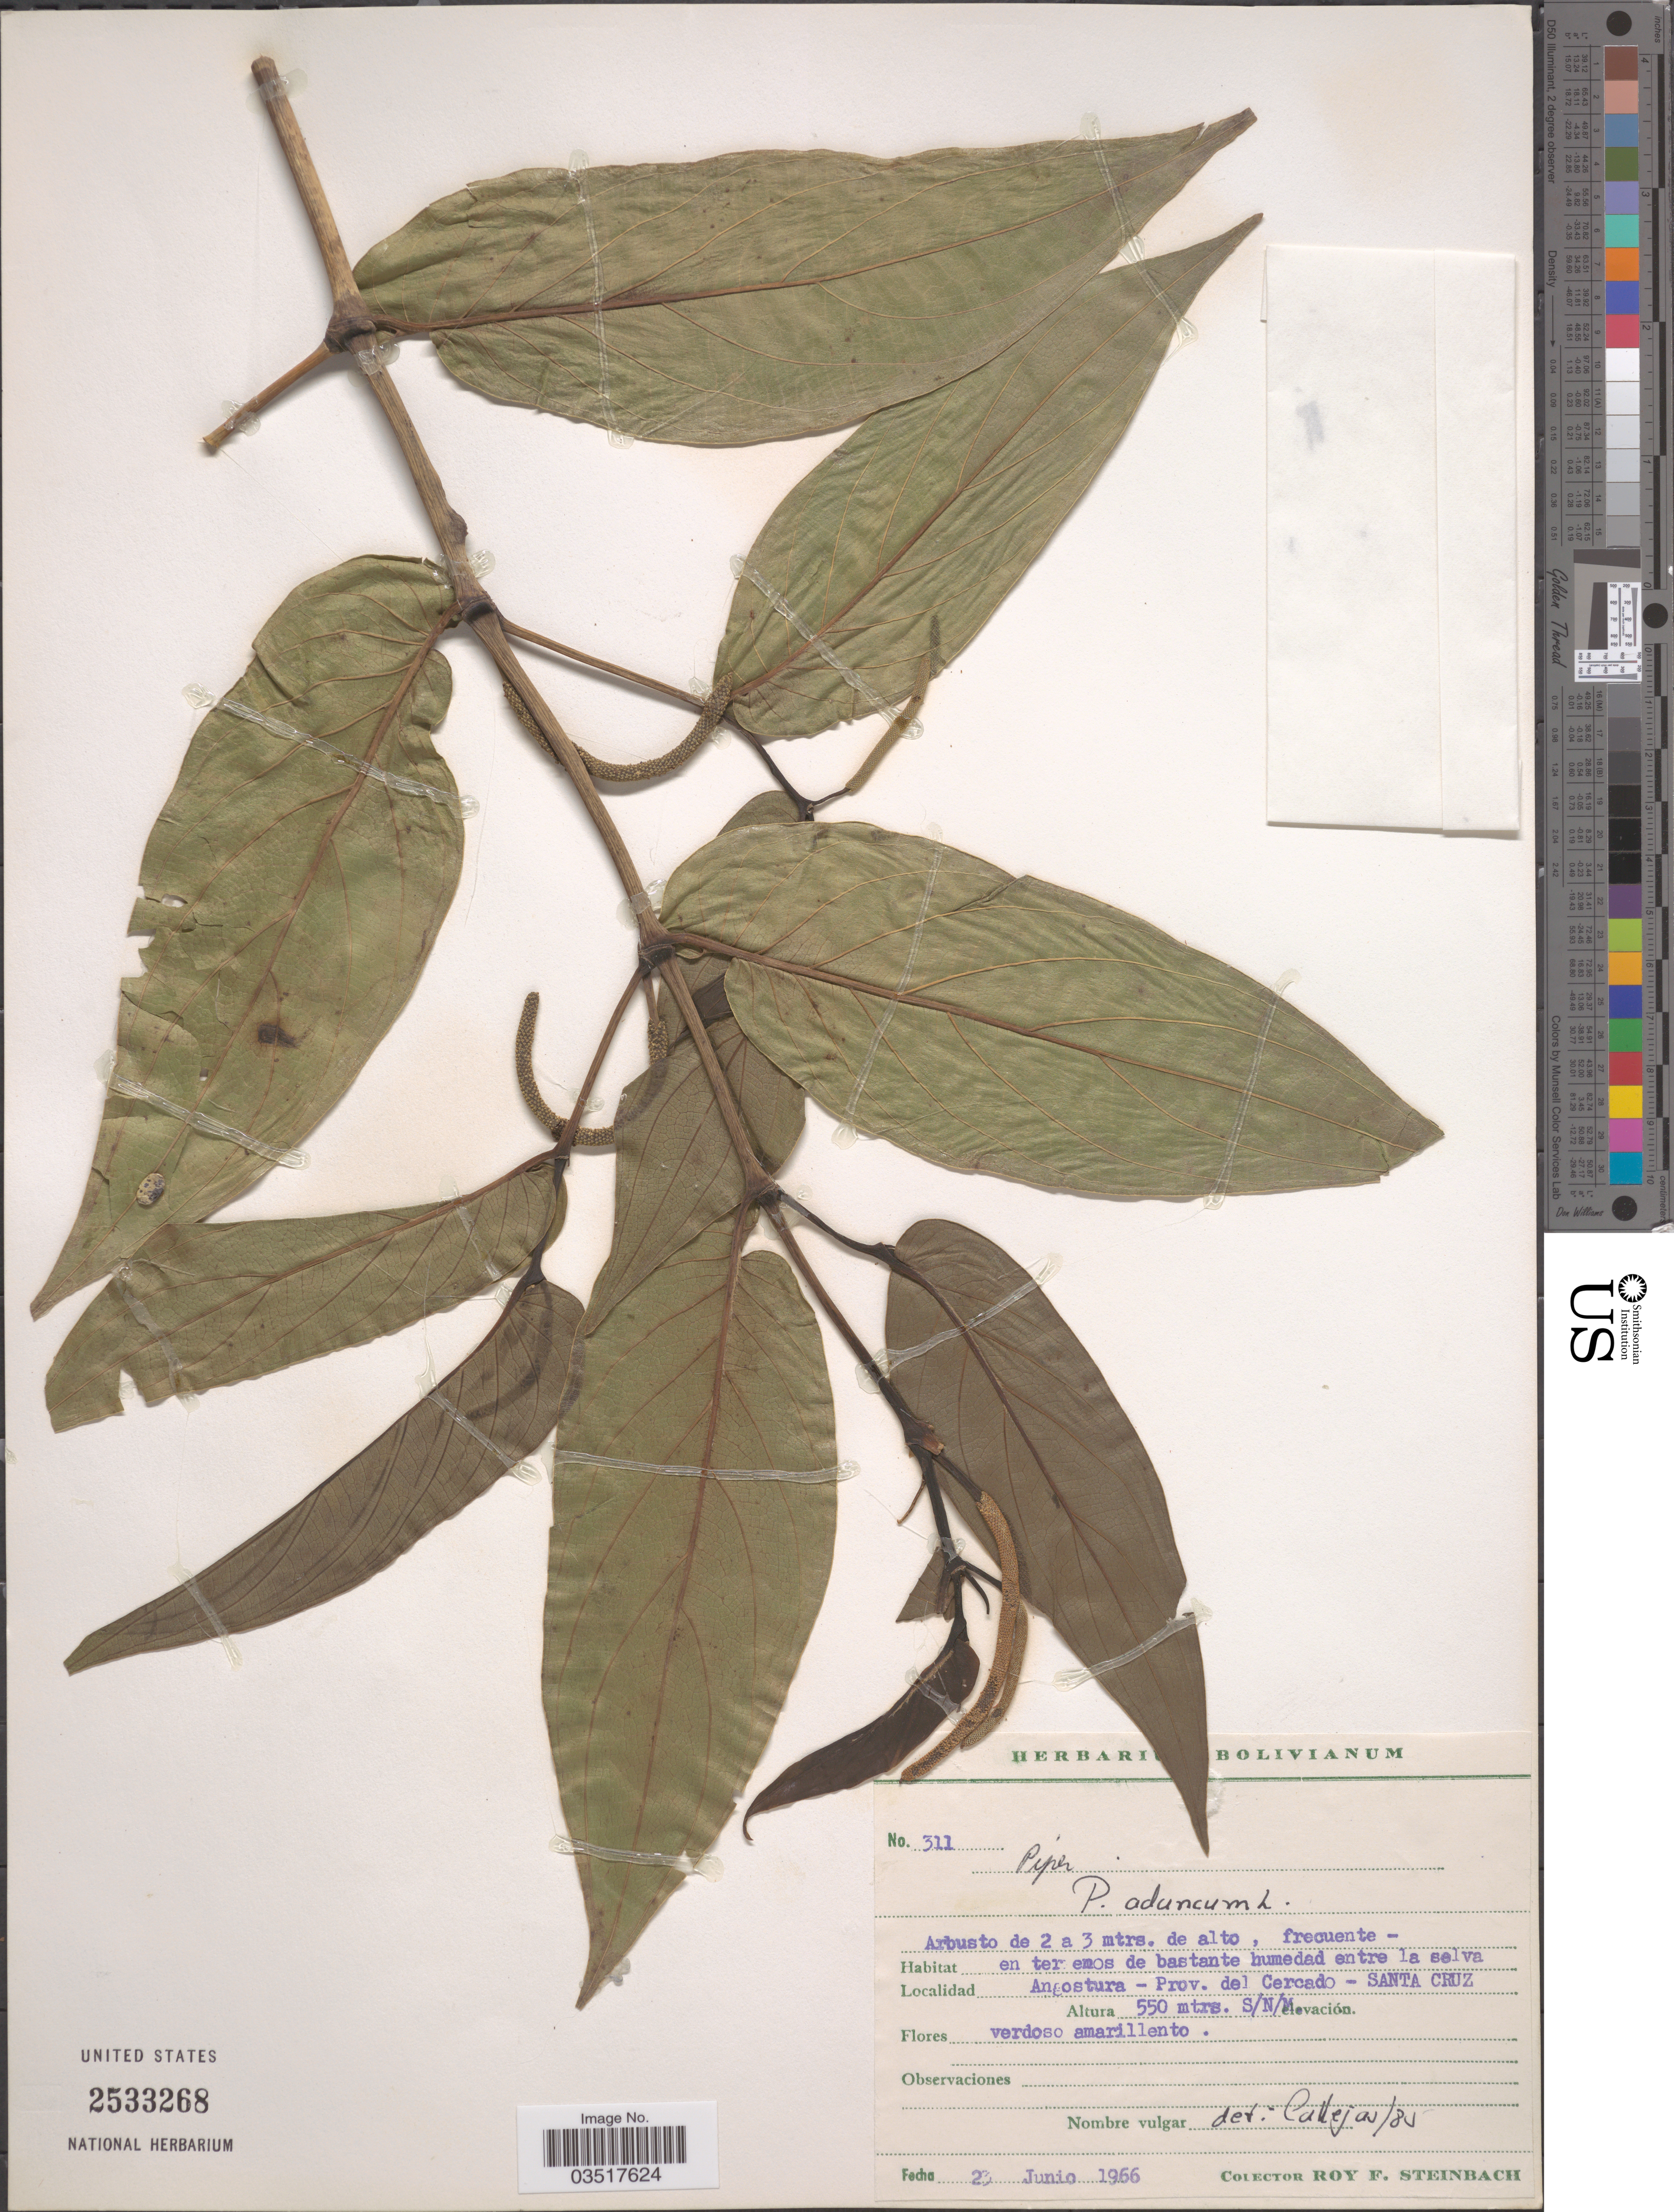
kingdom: Plantae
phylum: Tracheophyta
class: Magnoliopsida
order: Piperales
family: Piperaceae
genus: Piper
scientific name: Piper aduncum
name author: L.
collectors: R. F. Steinbach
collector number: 311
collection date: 1966-06-23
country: Bolivia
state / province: Santa Cruz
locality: Angostura - Prov. del Cercado.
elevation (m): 550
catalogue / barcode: US 2533268